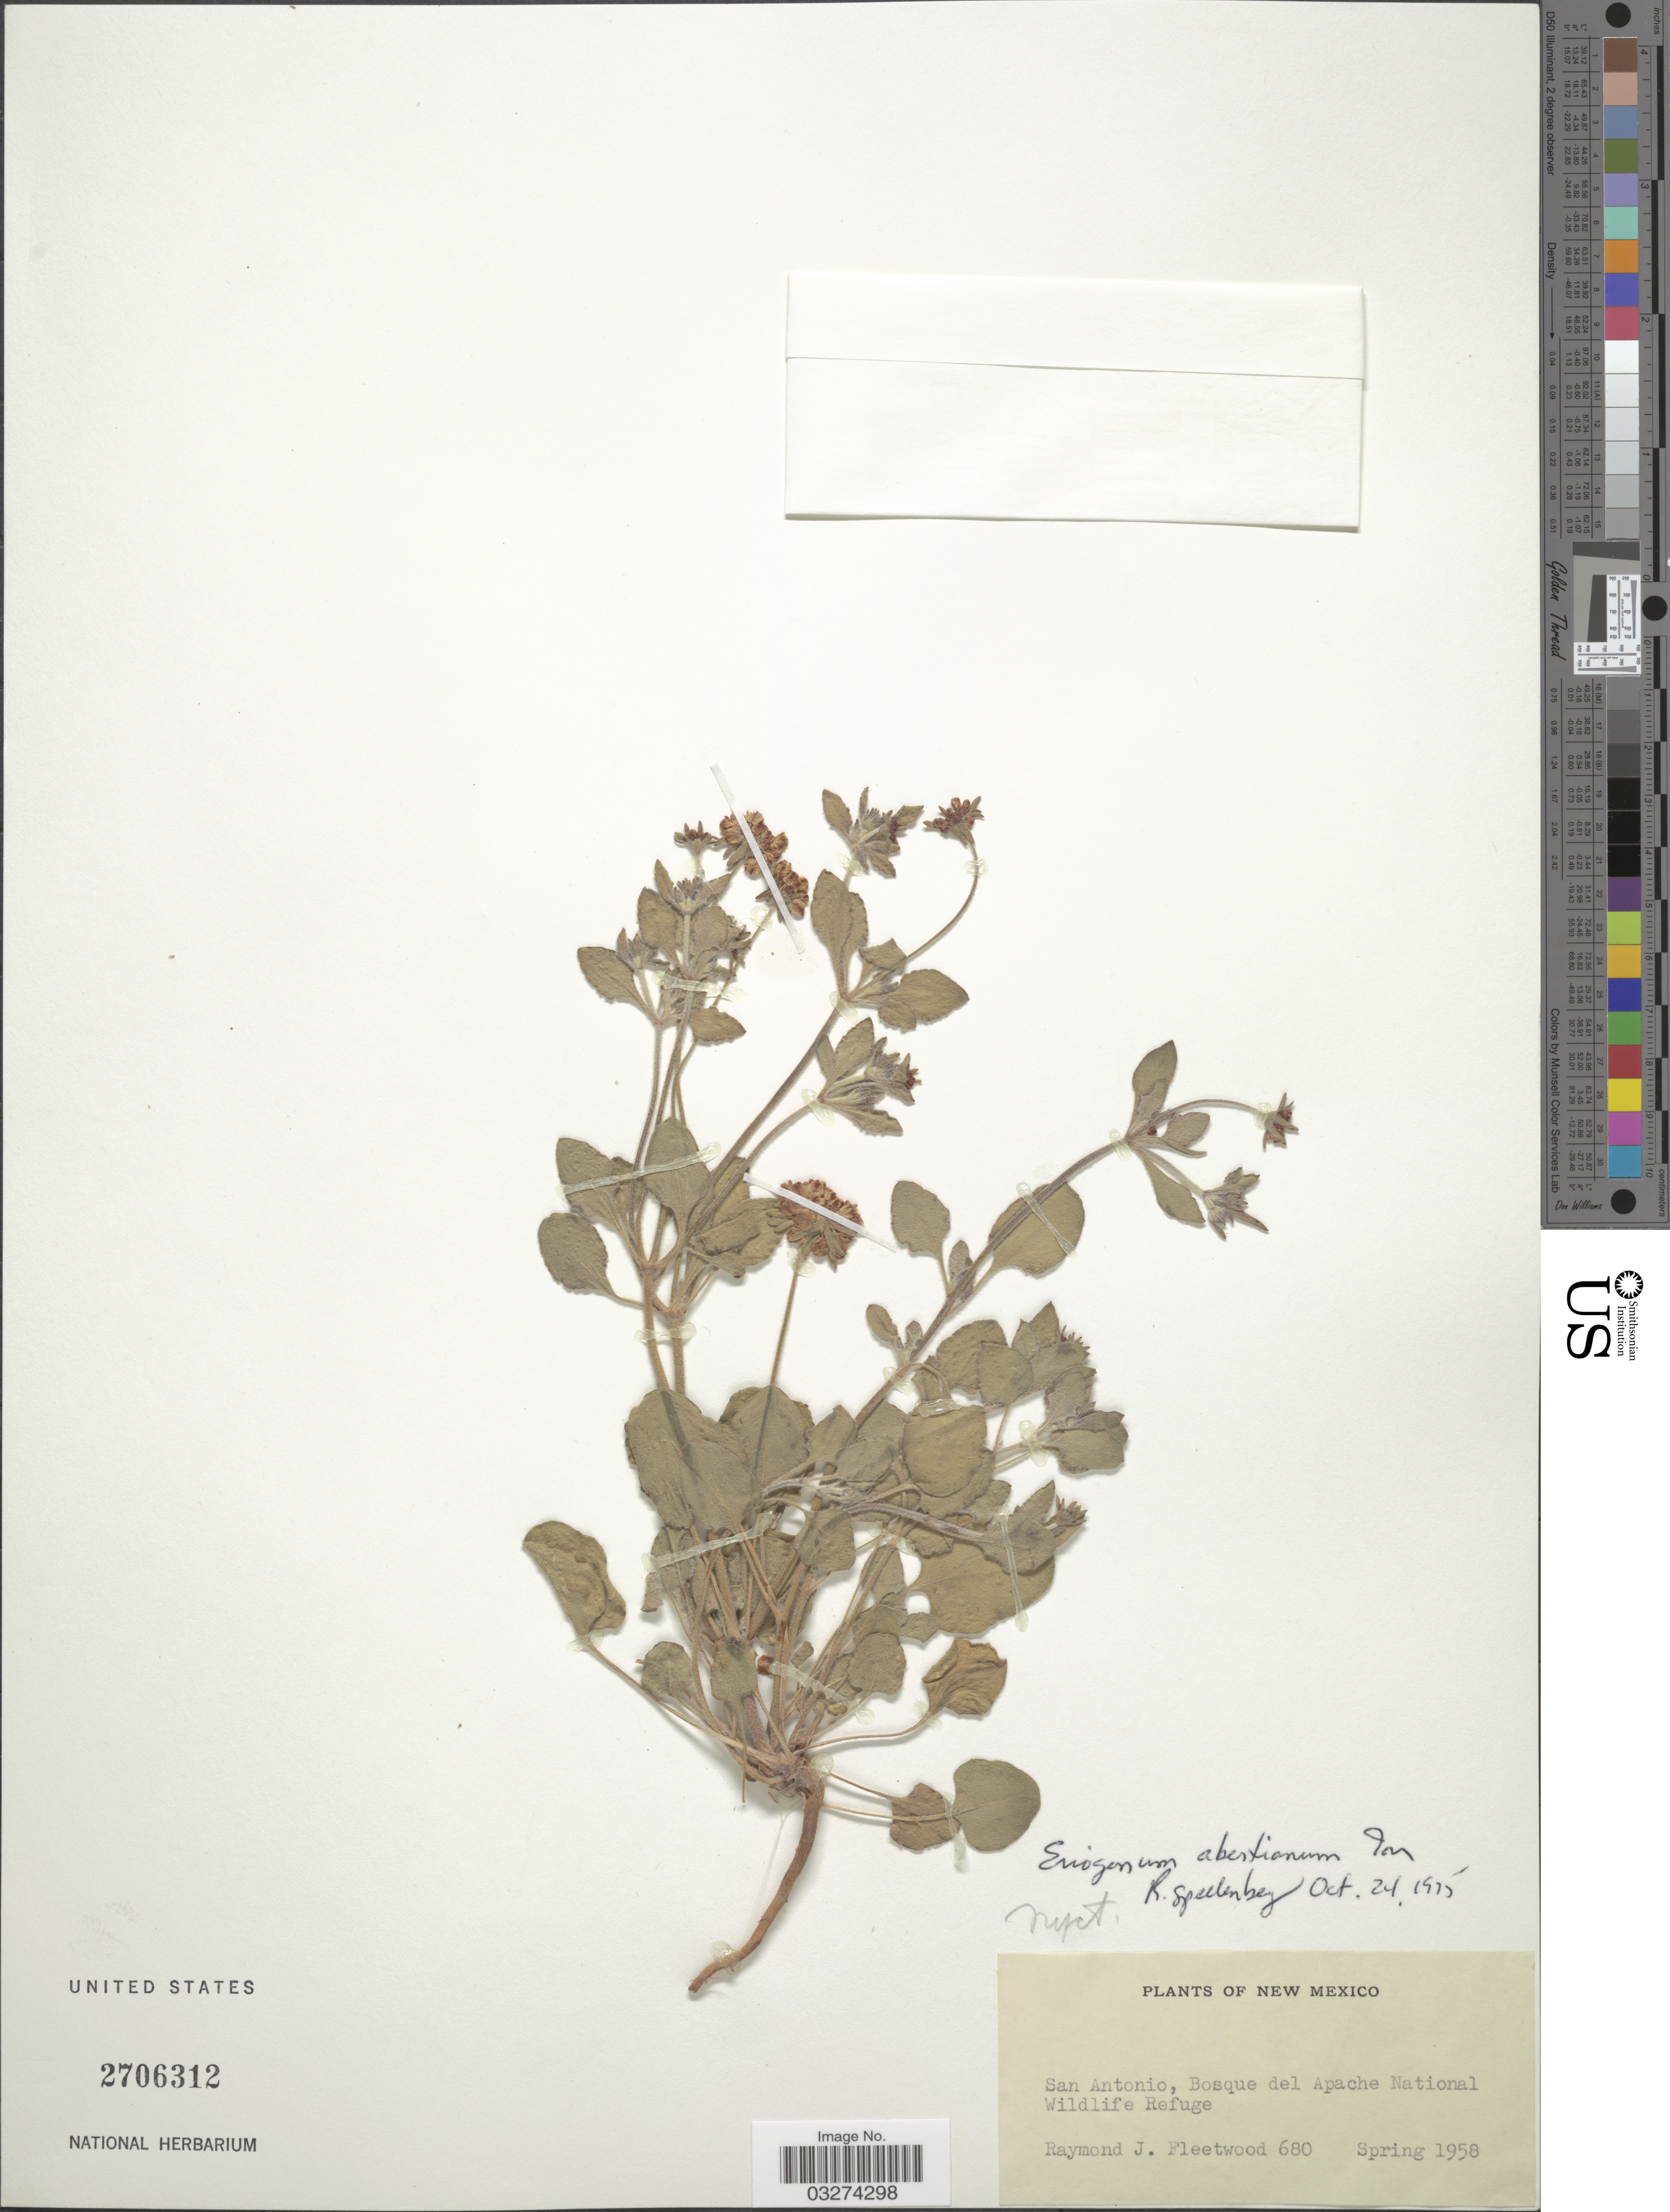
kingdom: Plantae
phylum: Tracheophyta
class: Magnoliopsida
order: Caryophyllales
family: Polygonaceae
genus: Eriogonum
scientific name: Eriogonum abertianum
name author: Torr.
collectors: R. J. Fleetwood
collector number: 680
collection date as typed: Spring 1958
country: United States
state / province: New Mexico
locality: San Antonio, Bosque del Apache National Wildlife Refuge.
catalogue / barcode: US 2706312